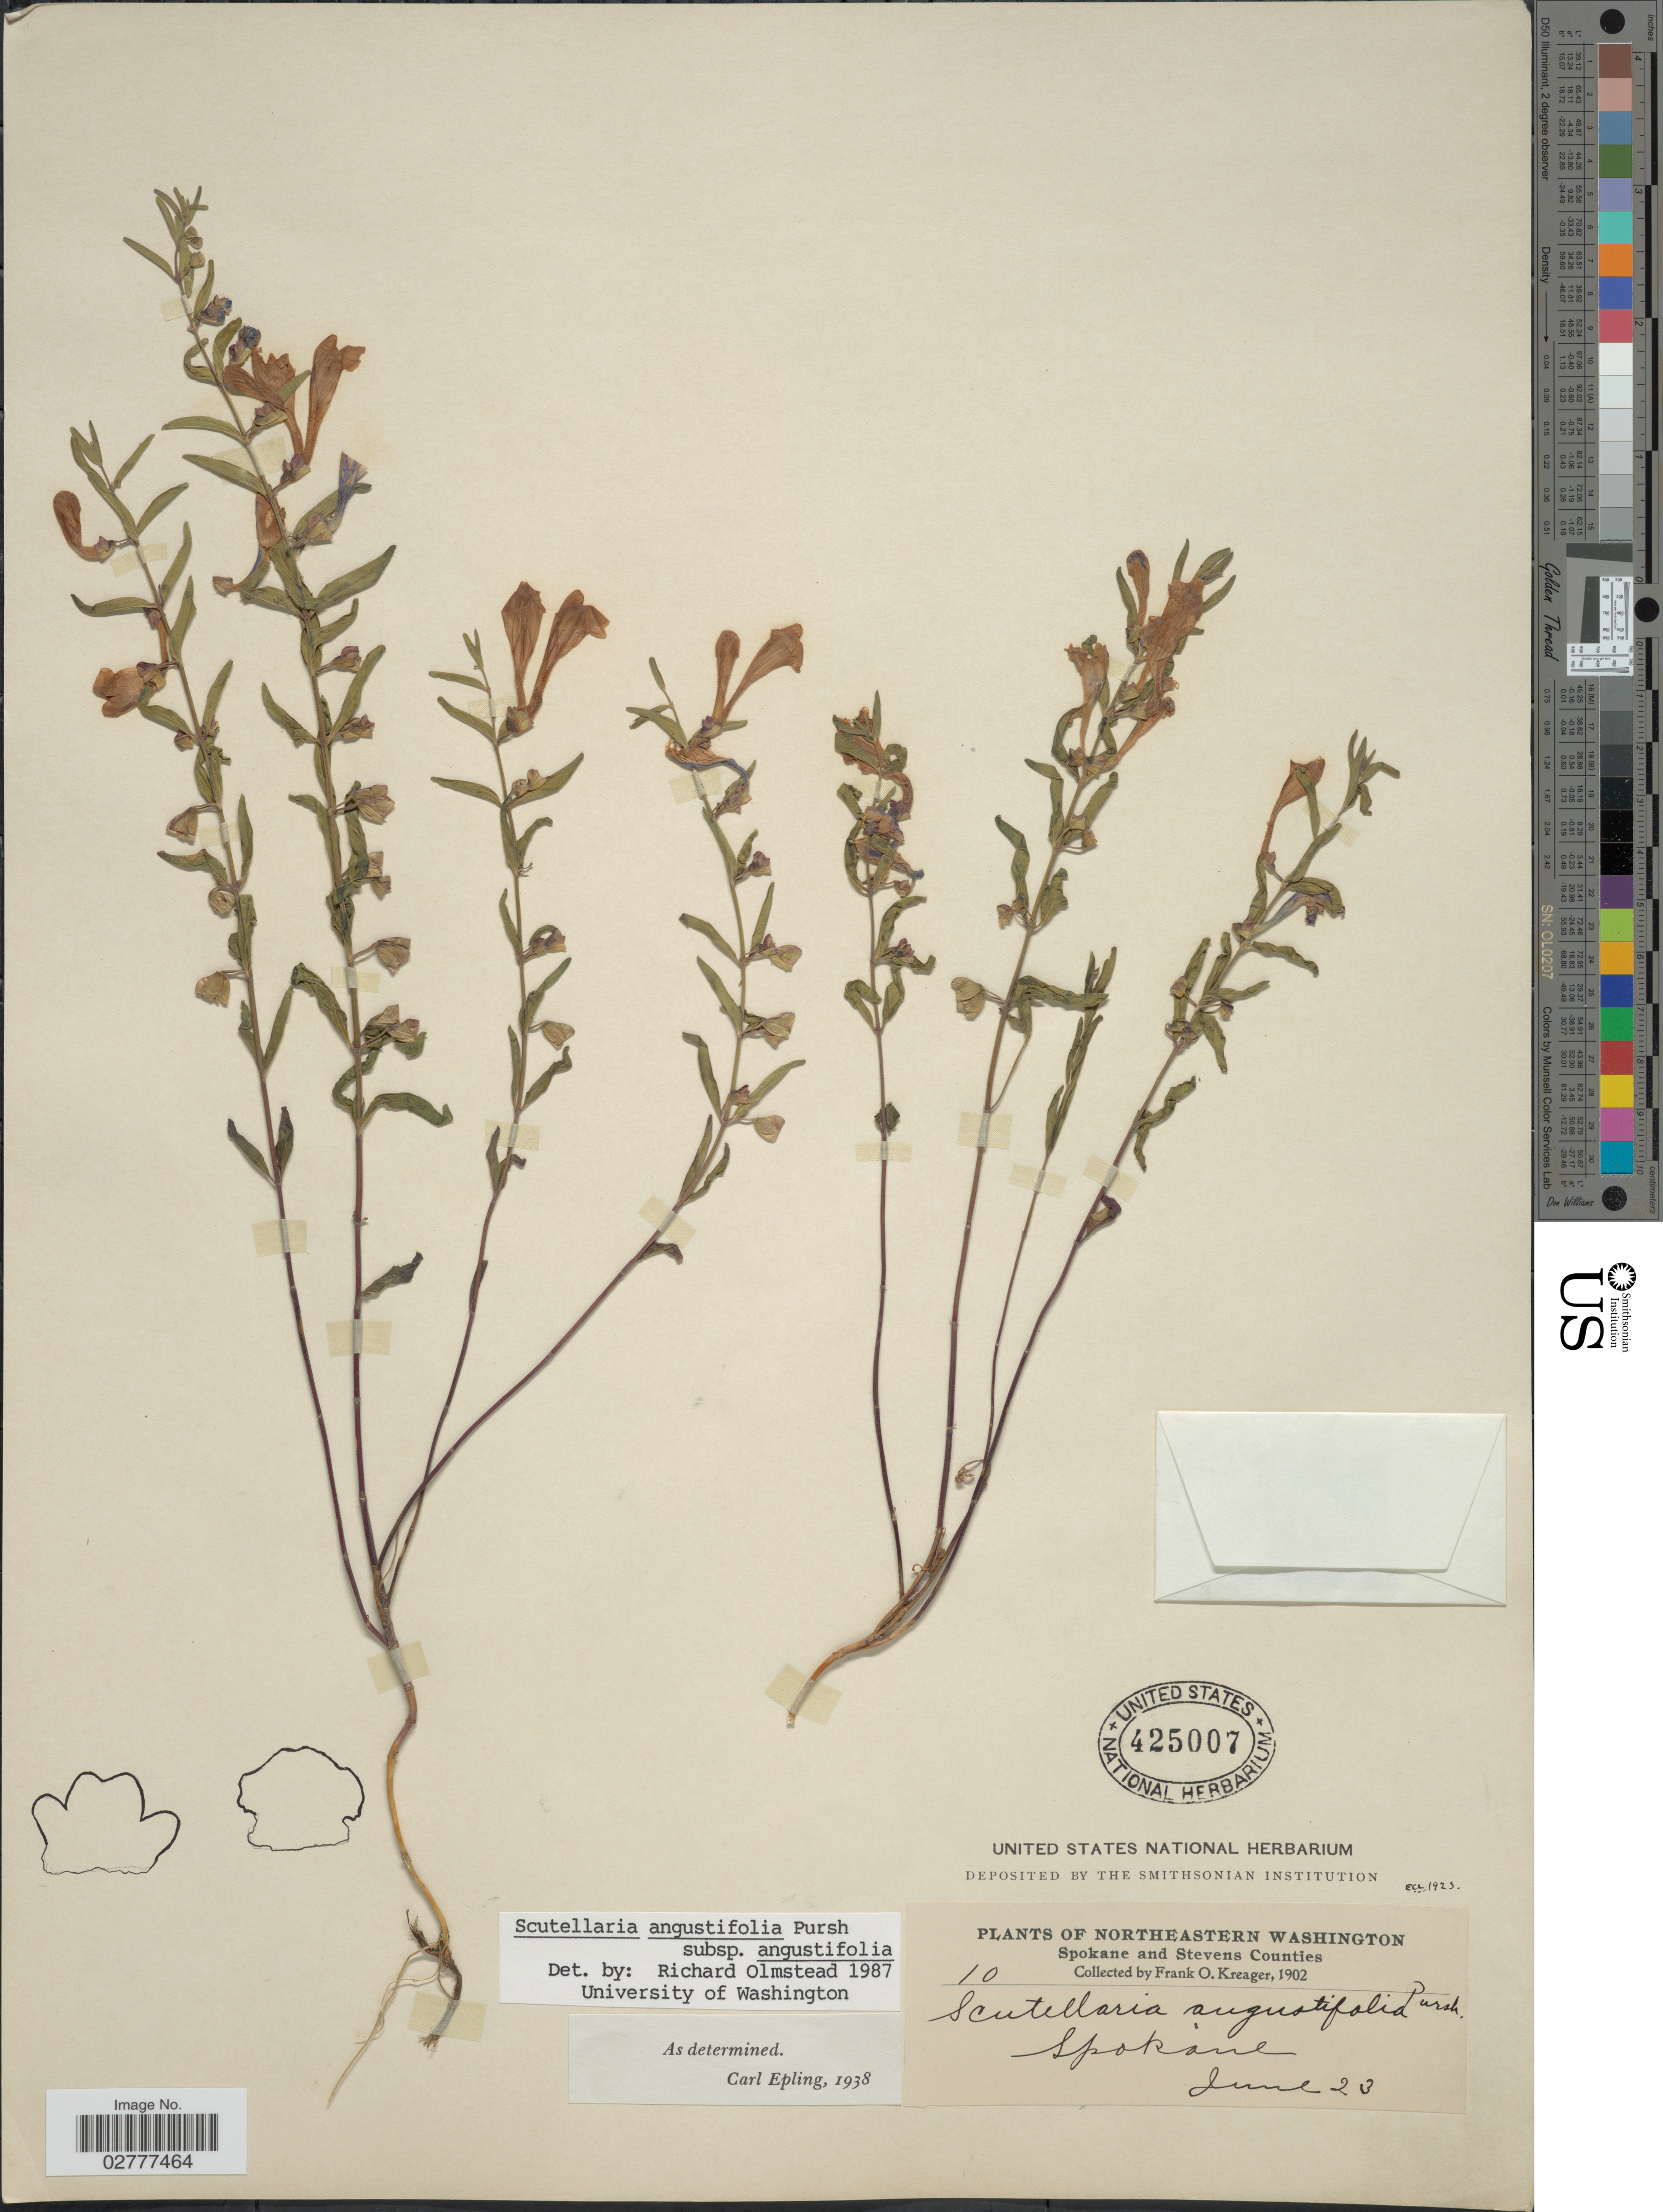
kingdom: Plantae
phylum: Tracheophyta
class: Magnoliopsida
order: Lamiales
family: Lamiaceae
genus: Scutellaria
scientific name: Scutellaria angustifolia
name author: Pursh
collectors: F. Kreager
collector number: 10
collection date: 1902-06-23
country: United States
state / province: Washington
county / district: Spokane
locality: Northeastern Washington. Spokane County.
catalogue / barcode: US 425007